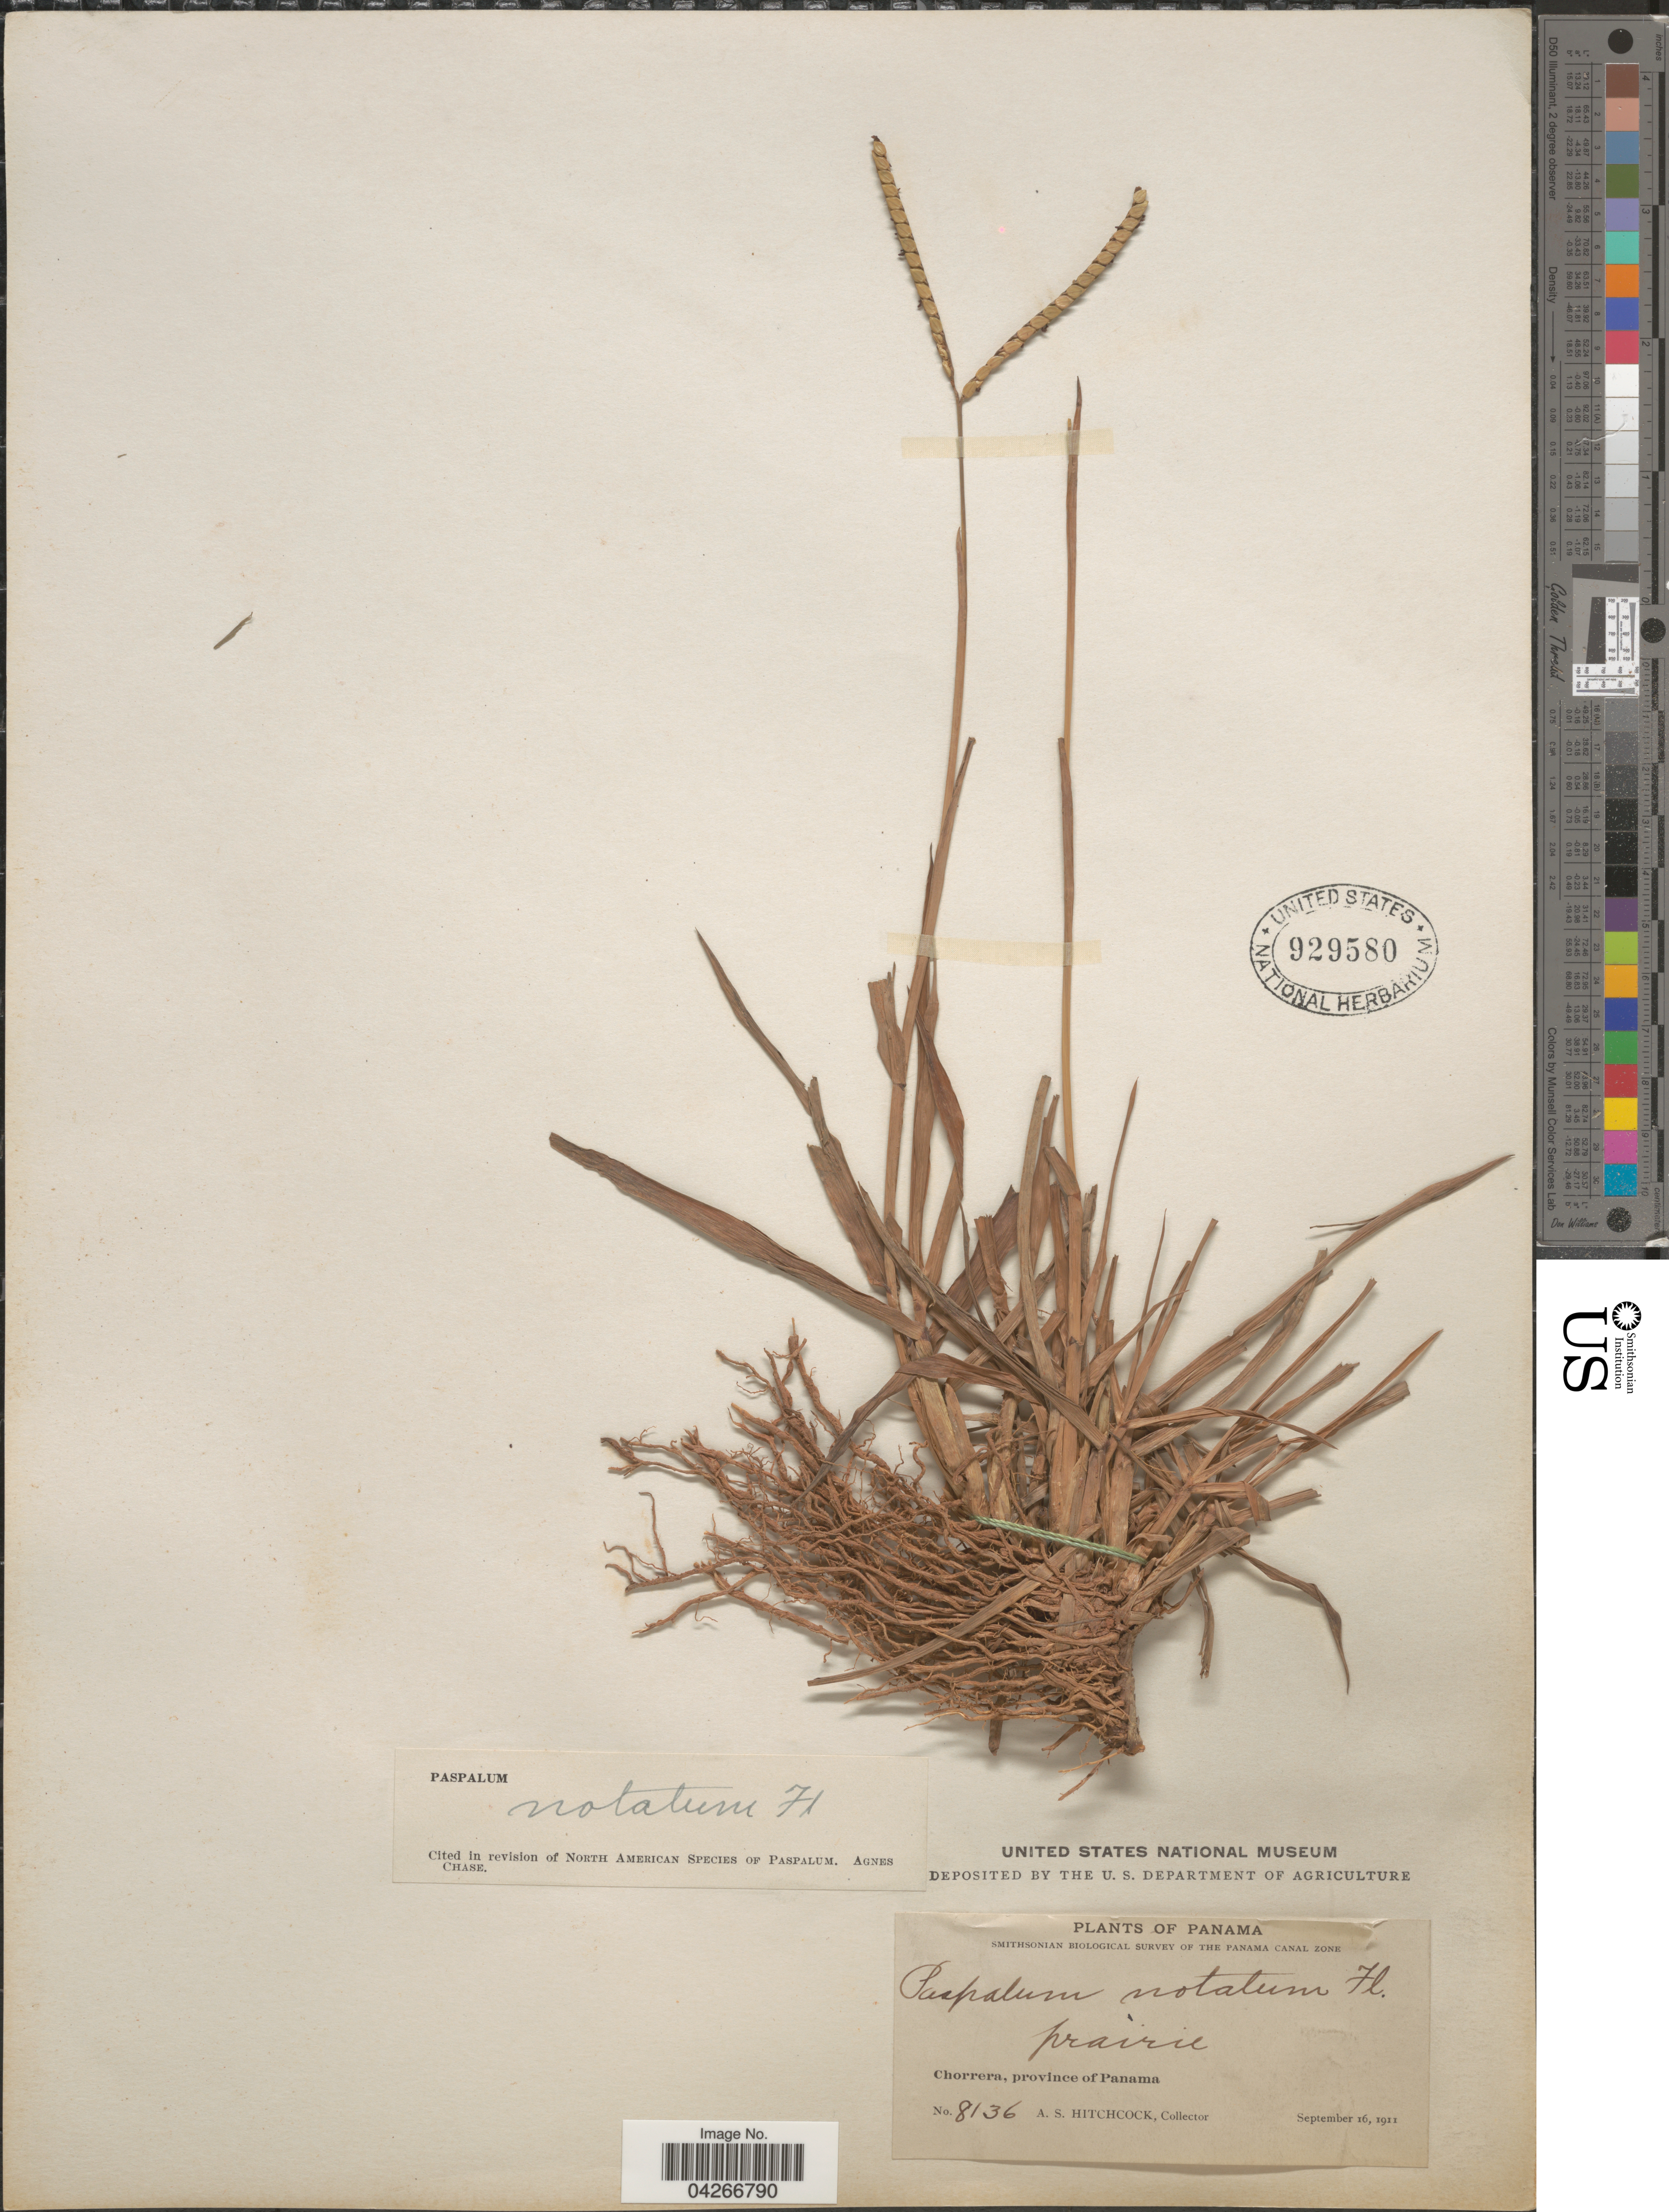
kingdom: Plantae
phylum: Tracheophyta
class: Liliopsida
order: Poales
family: Poaceae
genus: Paspalum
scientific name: Paspalum notatum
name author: Flüggé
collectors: A. S. Hitchcock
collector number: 8136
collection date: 1911-09-16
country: Panama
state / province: Panamá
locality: Smithsonian Biological Survey of the Panama Canal Zone. Prairie. Chorrera.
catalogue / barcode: US 929580